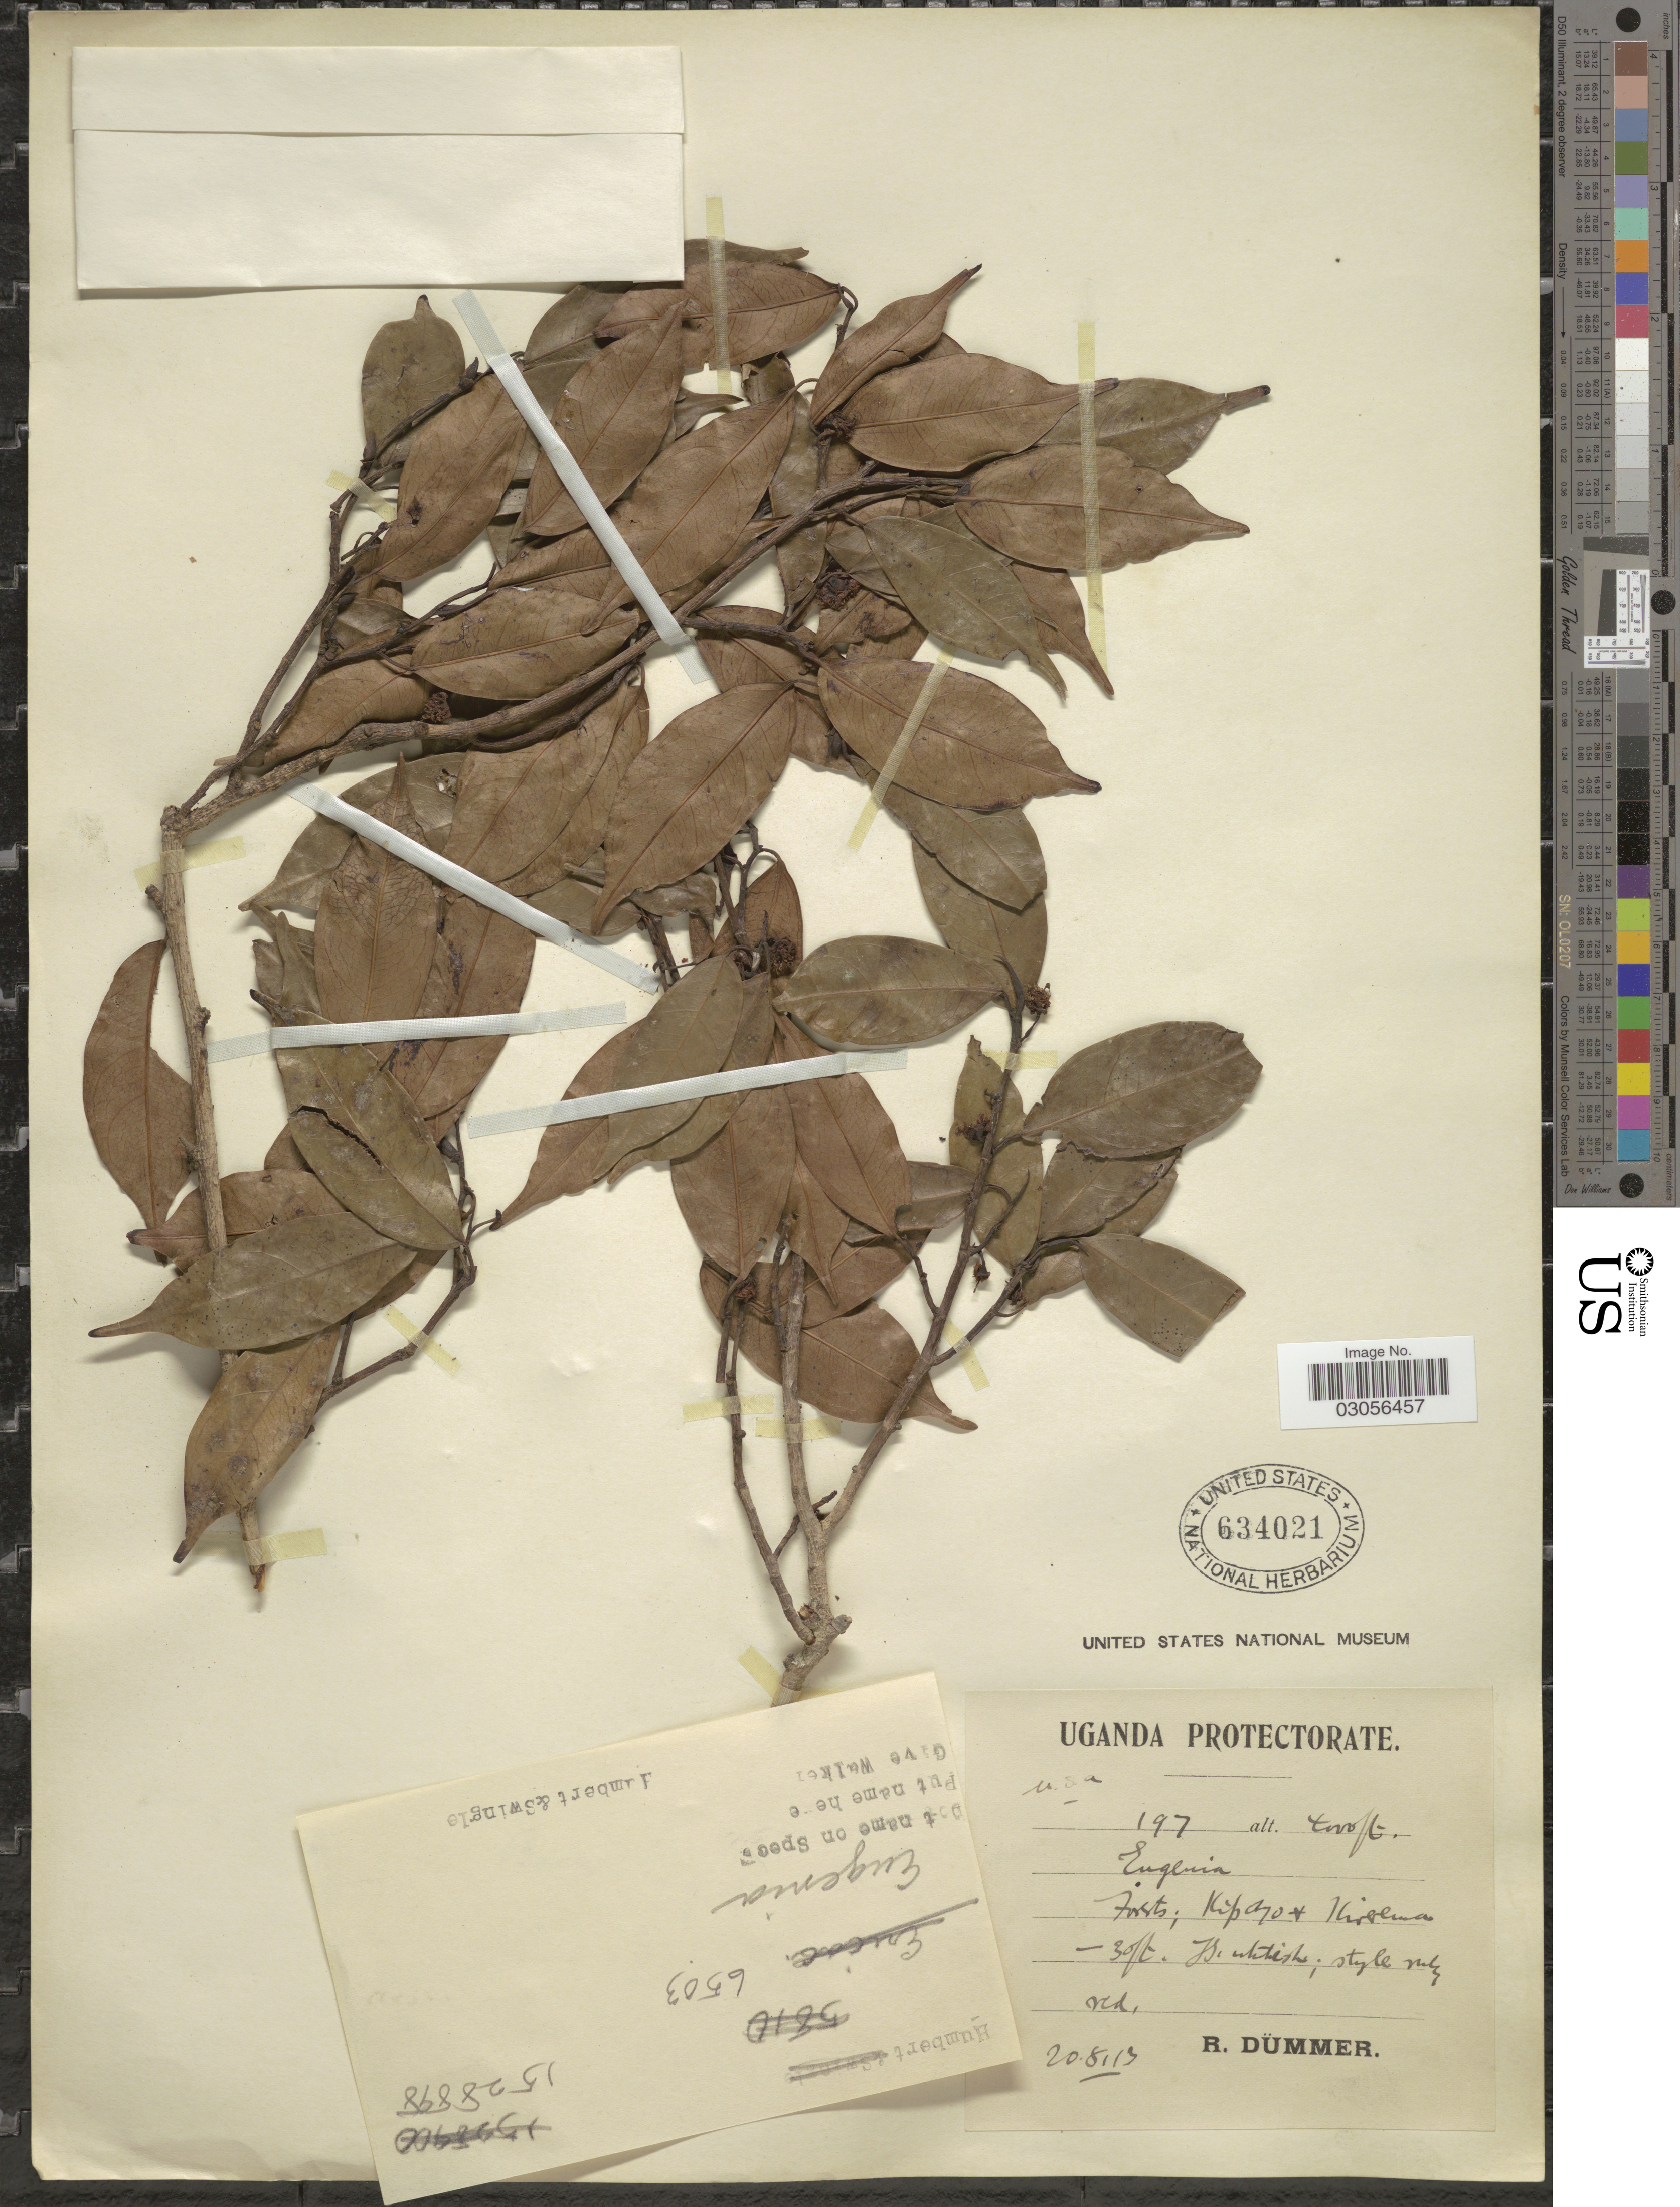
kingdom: Plantae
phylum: Tracheophyta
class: Magnoliopsida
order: Myrtales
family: Myrtaceae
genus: Eugenia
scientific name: Eugenia sp.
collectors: R. A. Dümmer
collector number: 197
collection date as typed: Transcribed d/m/y: 20/8/13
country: Uganda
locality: Uganda Protectorate, Kipayo & Kirerema.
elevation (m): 1219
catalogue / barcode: US 634021